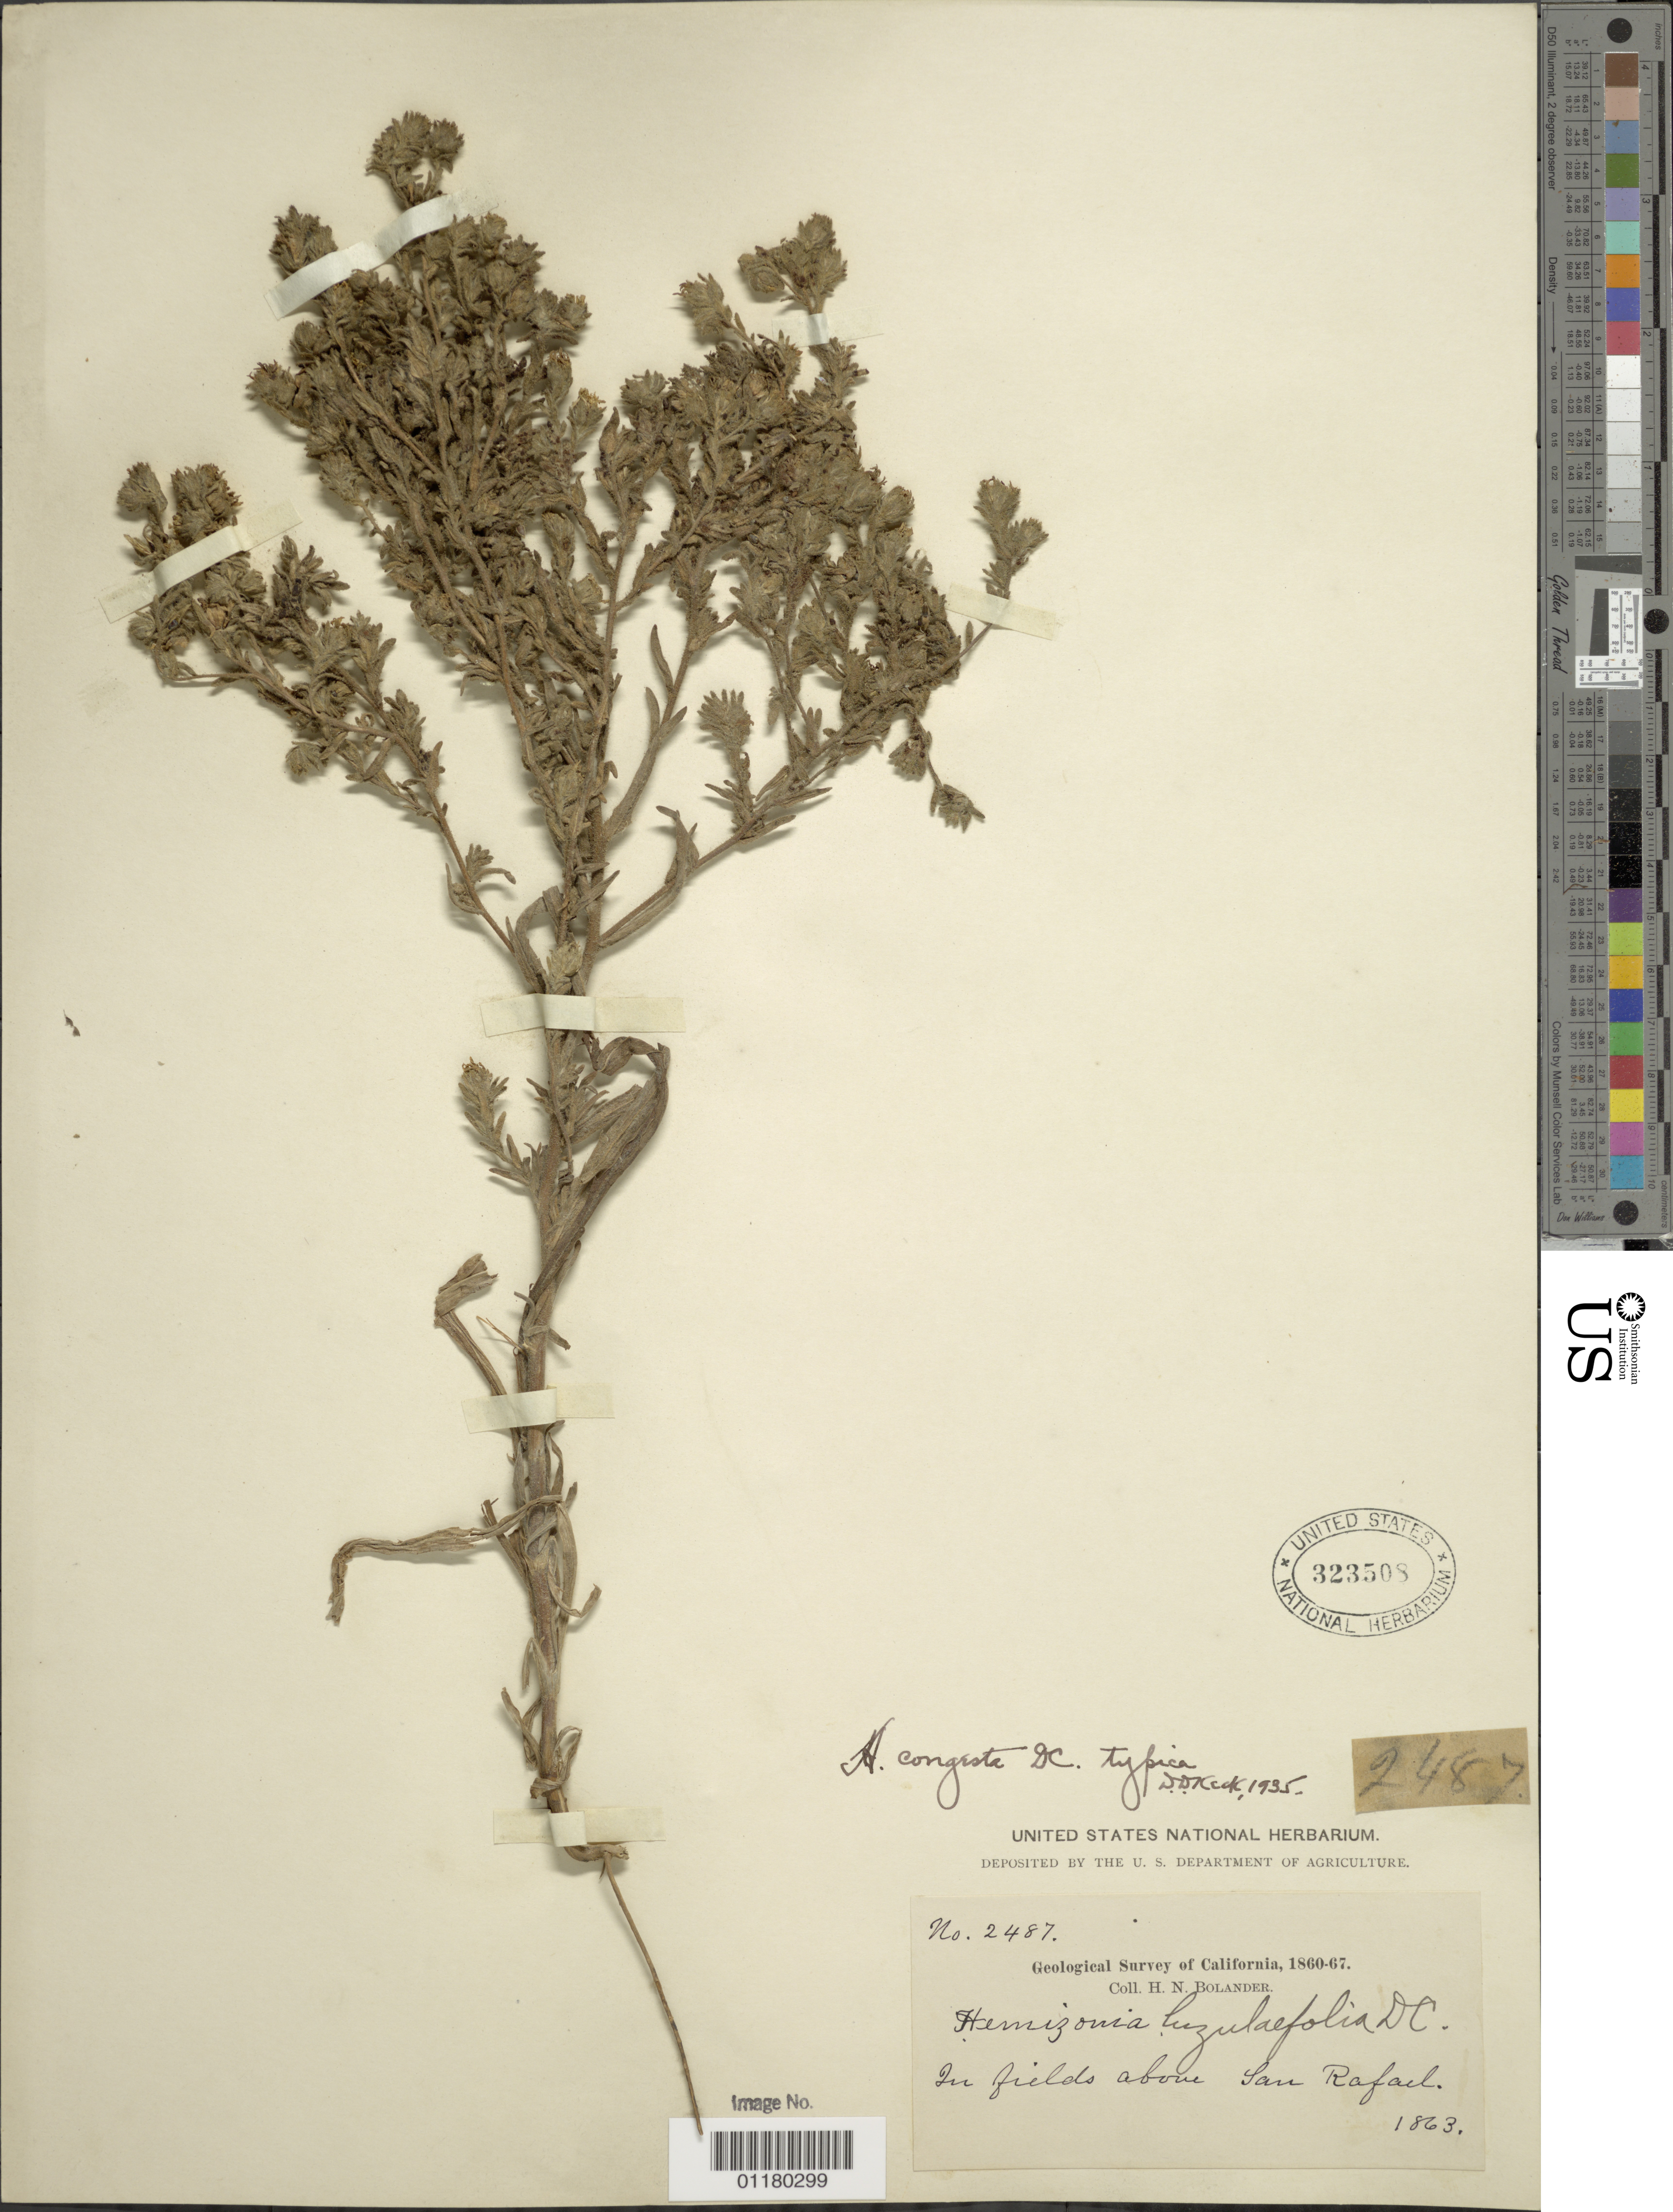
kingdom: Plantae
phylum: Tracheophyta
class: Magnoliopsida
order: Asterales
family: Asteraceae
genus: Hemizonia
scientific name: Hemizonia congesta subsp. congesta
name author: DC.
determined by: Keck, David D.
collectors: H. Bolander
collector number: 2487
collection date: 1863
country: United States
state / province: California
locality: In fields above San Rafael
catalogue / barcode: US 323508